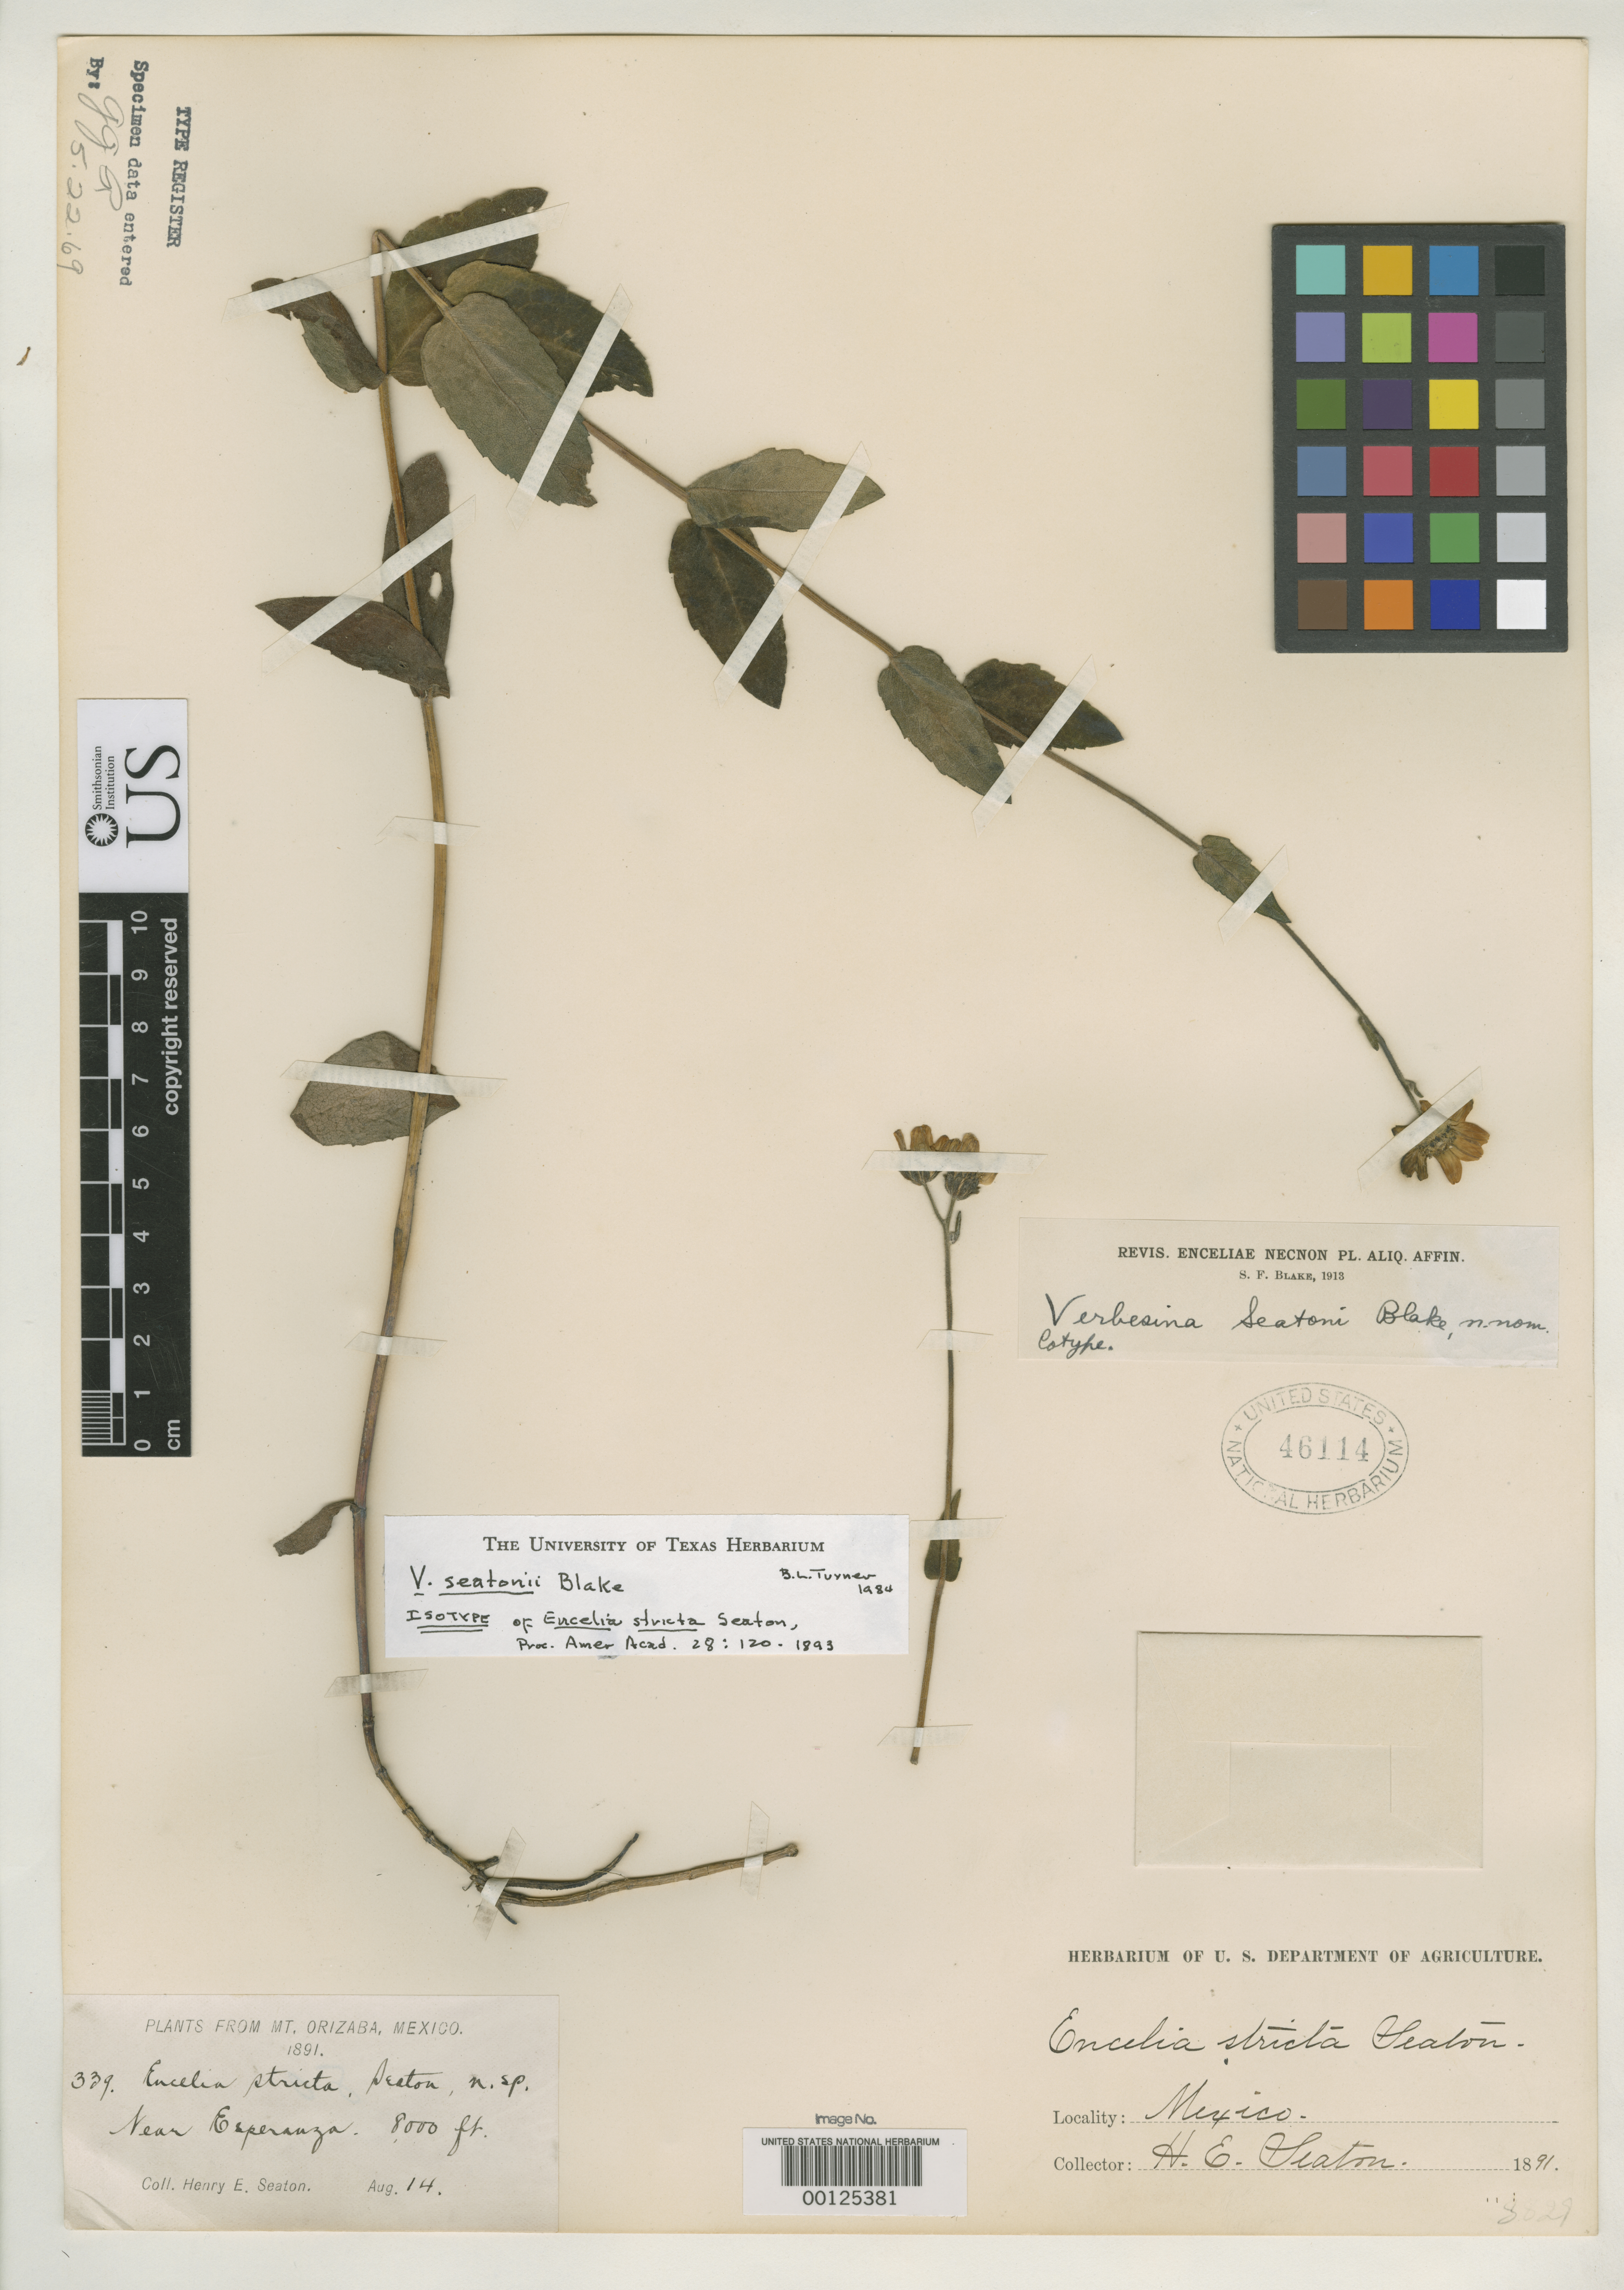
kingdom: Plantae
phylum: Tracheophyta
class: Magnoliopsida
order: Asterales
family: Asteraceae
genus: Encelia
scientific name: Encelia stricta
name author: Seaton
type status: Isotype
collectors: H. E. Seaton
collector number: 339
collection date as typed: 14 Aug 1891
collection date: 1891-08-14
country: Mexico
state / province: Veracruz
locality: Esperanza, Mt. Orizaba.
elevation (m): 2438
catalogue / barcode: US 46114